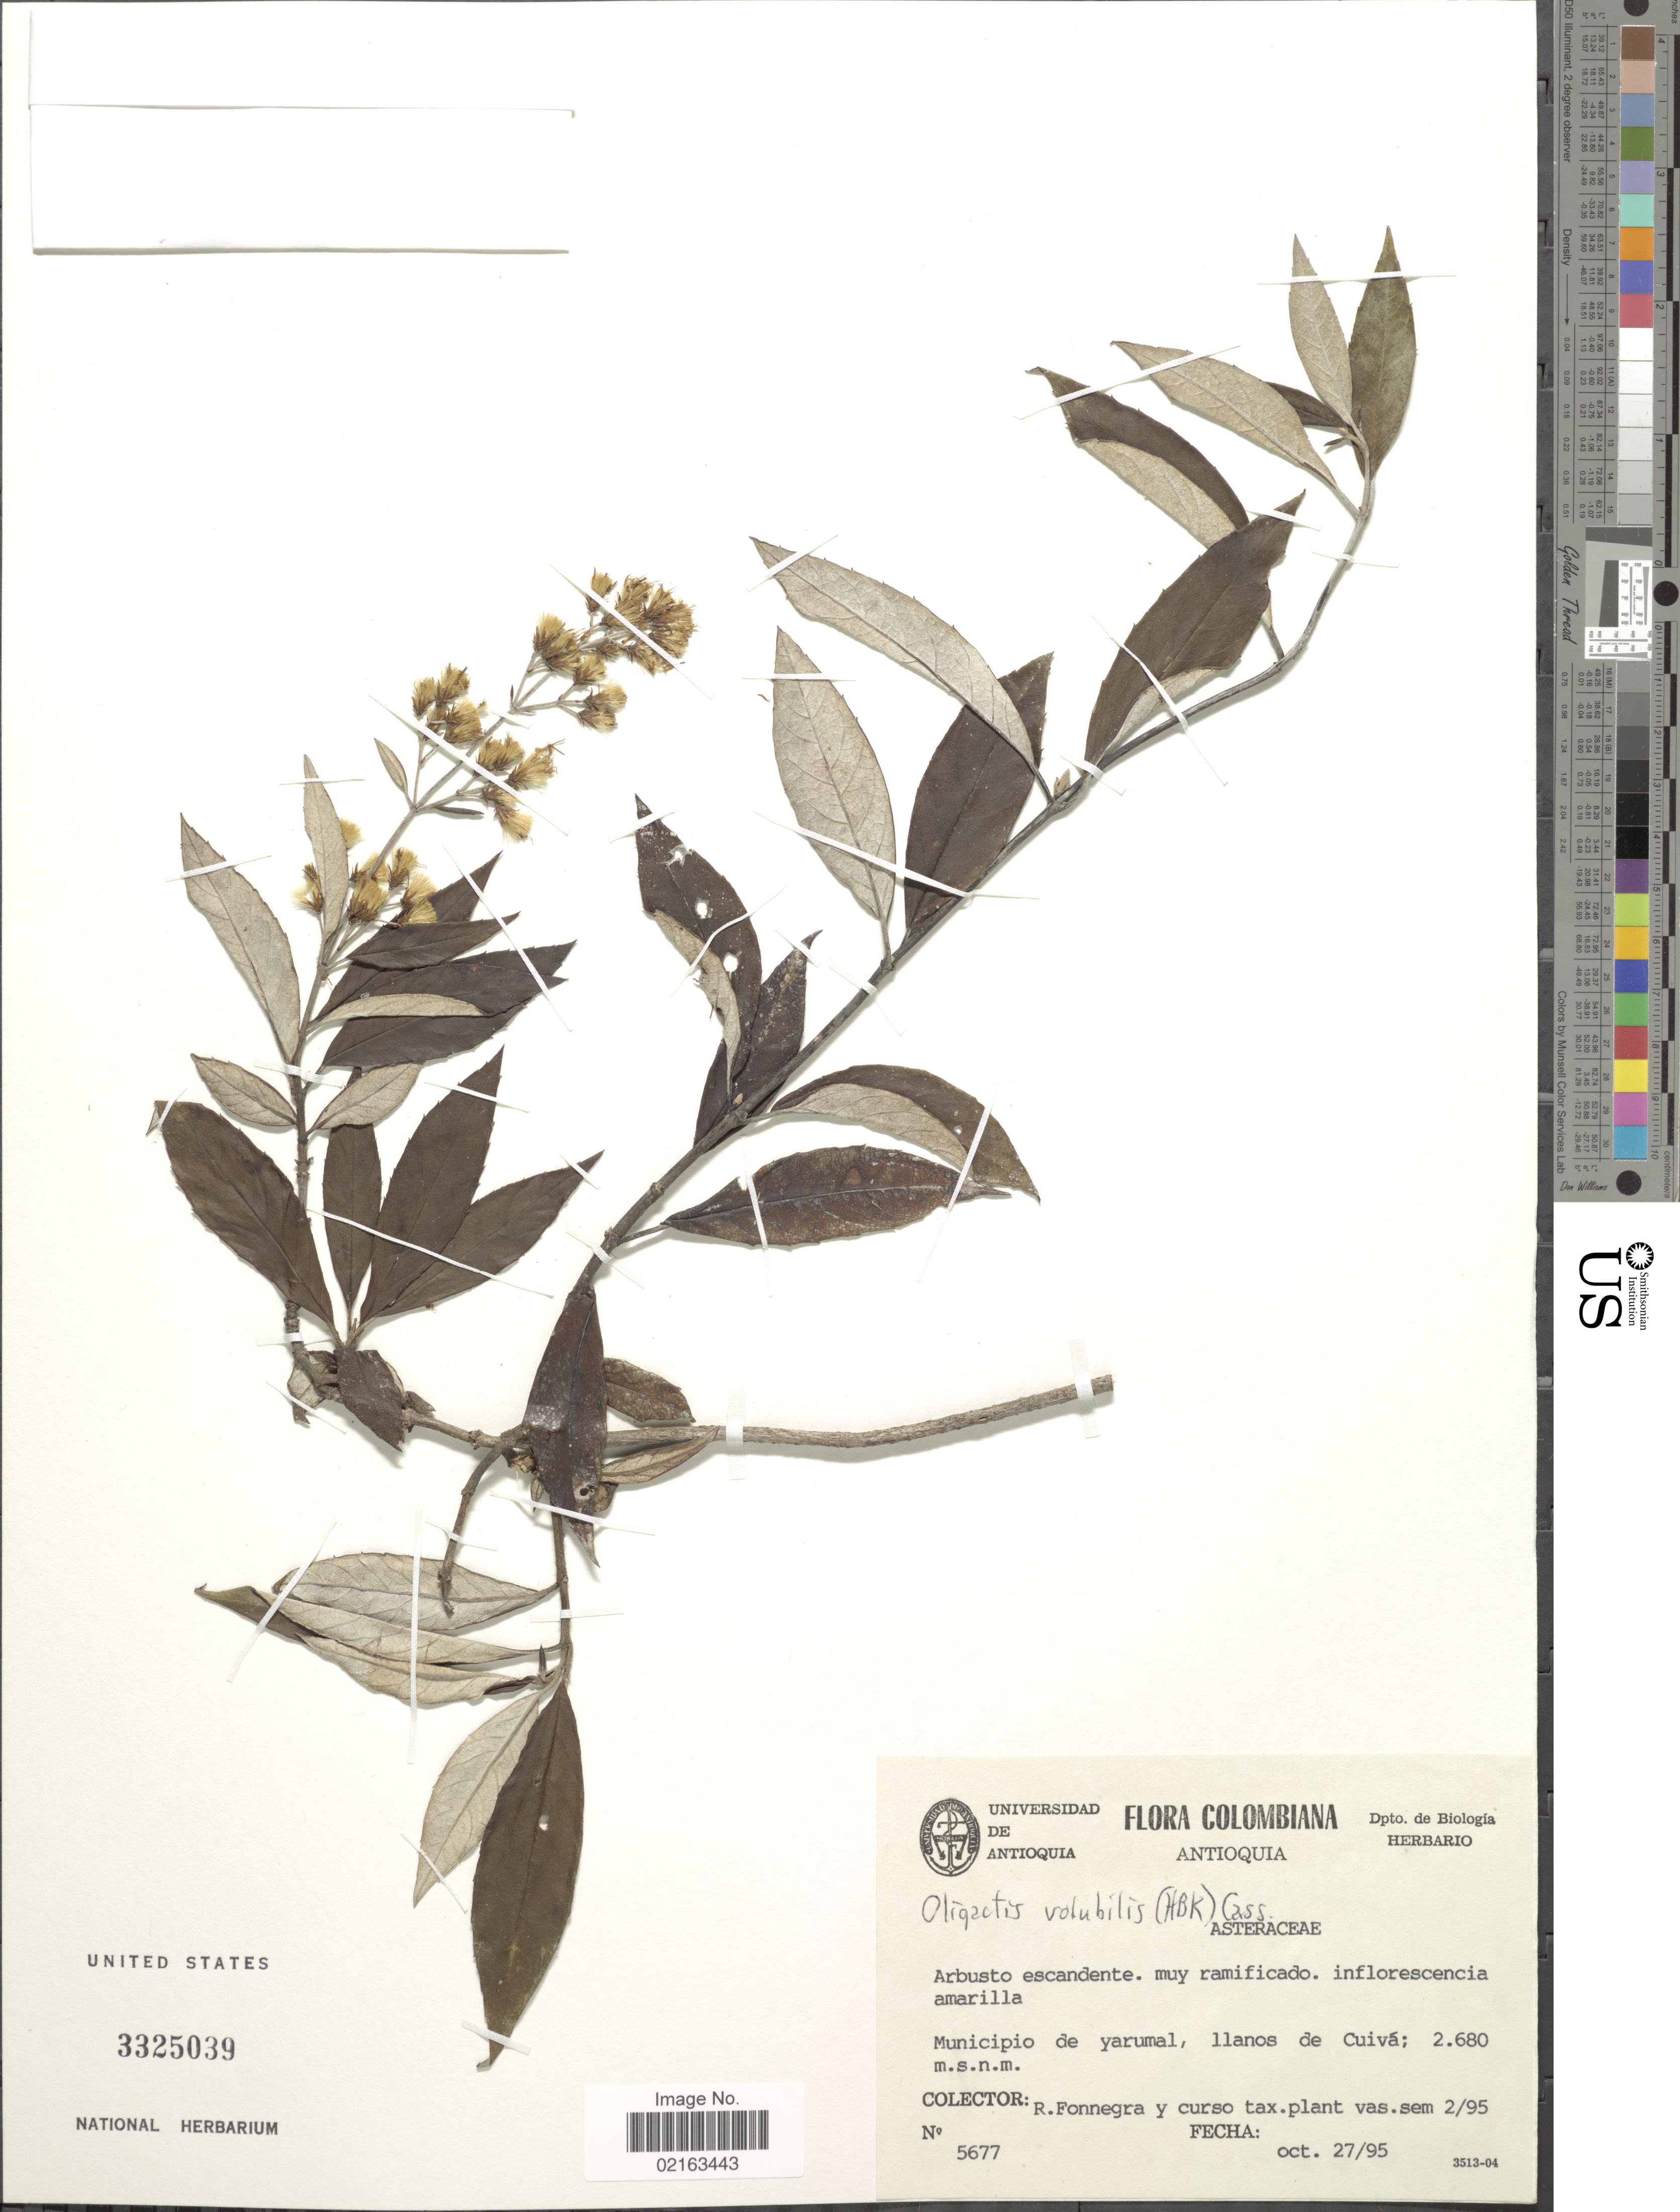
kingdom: Plantae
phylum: Tracheophyta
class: Magnoliopsida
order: Asterales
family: Asteraceae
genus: Oligactis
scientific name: Oligactis volubilis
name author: (Kunth) Cass.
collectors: R. Fonnegra & Curso tax. plant. vas. sem. 2/95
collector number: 5677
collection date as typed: Transcribed d/m/y: 27/10/95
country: Colombia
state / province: Antioquia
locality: Municipio de yarumal, llanos de Cuivá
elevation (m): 2680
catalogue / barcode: US 3325039